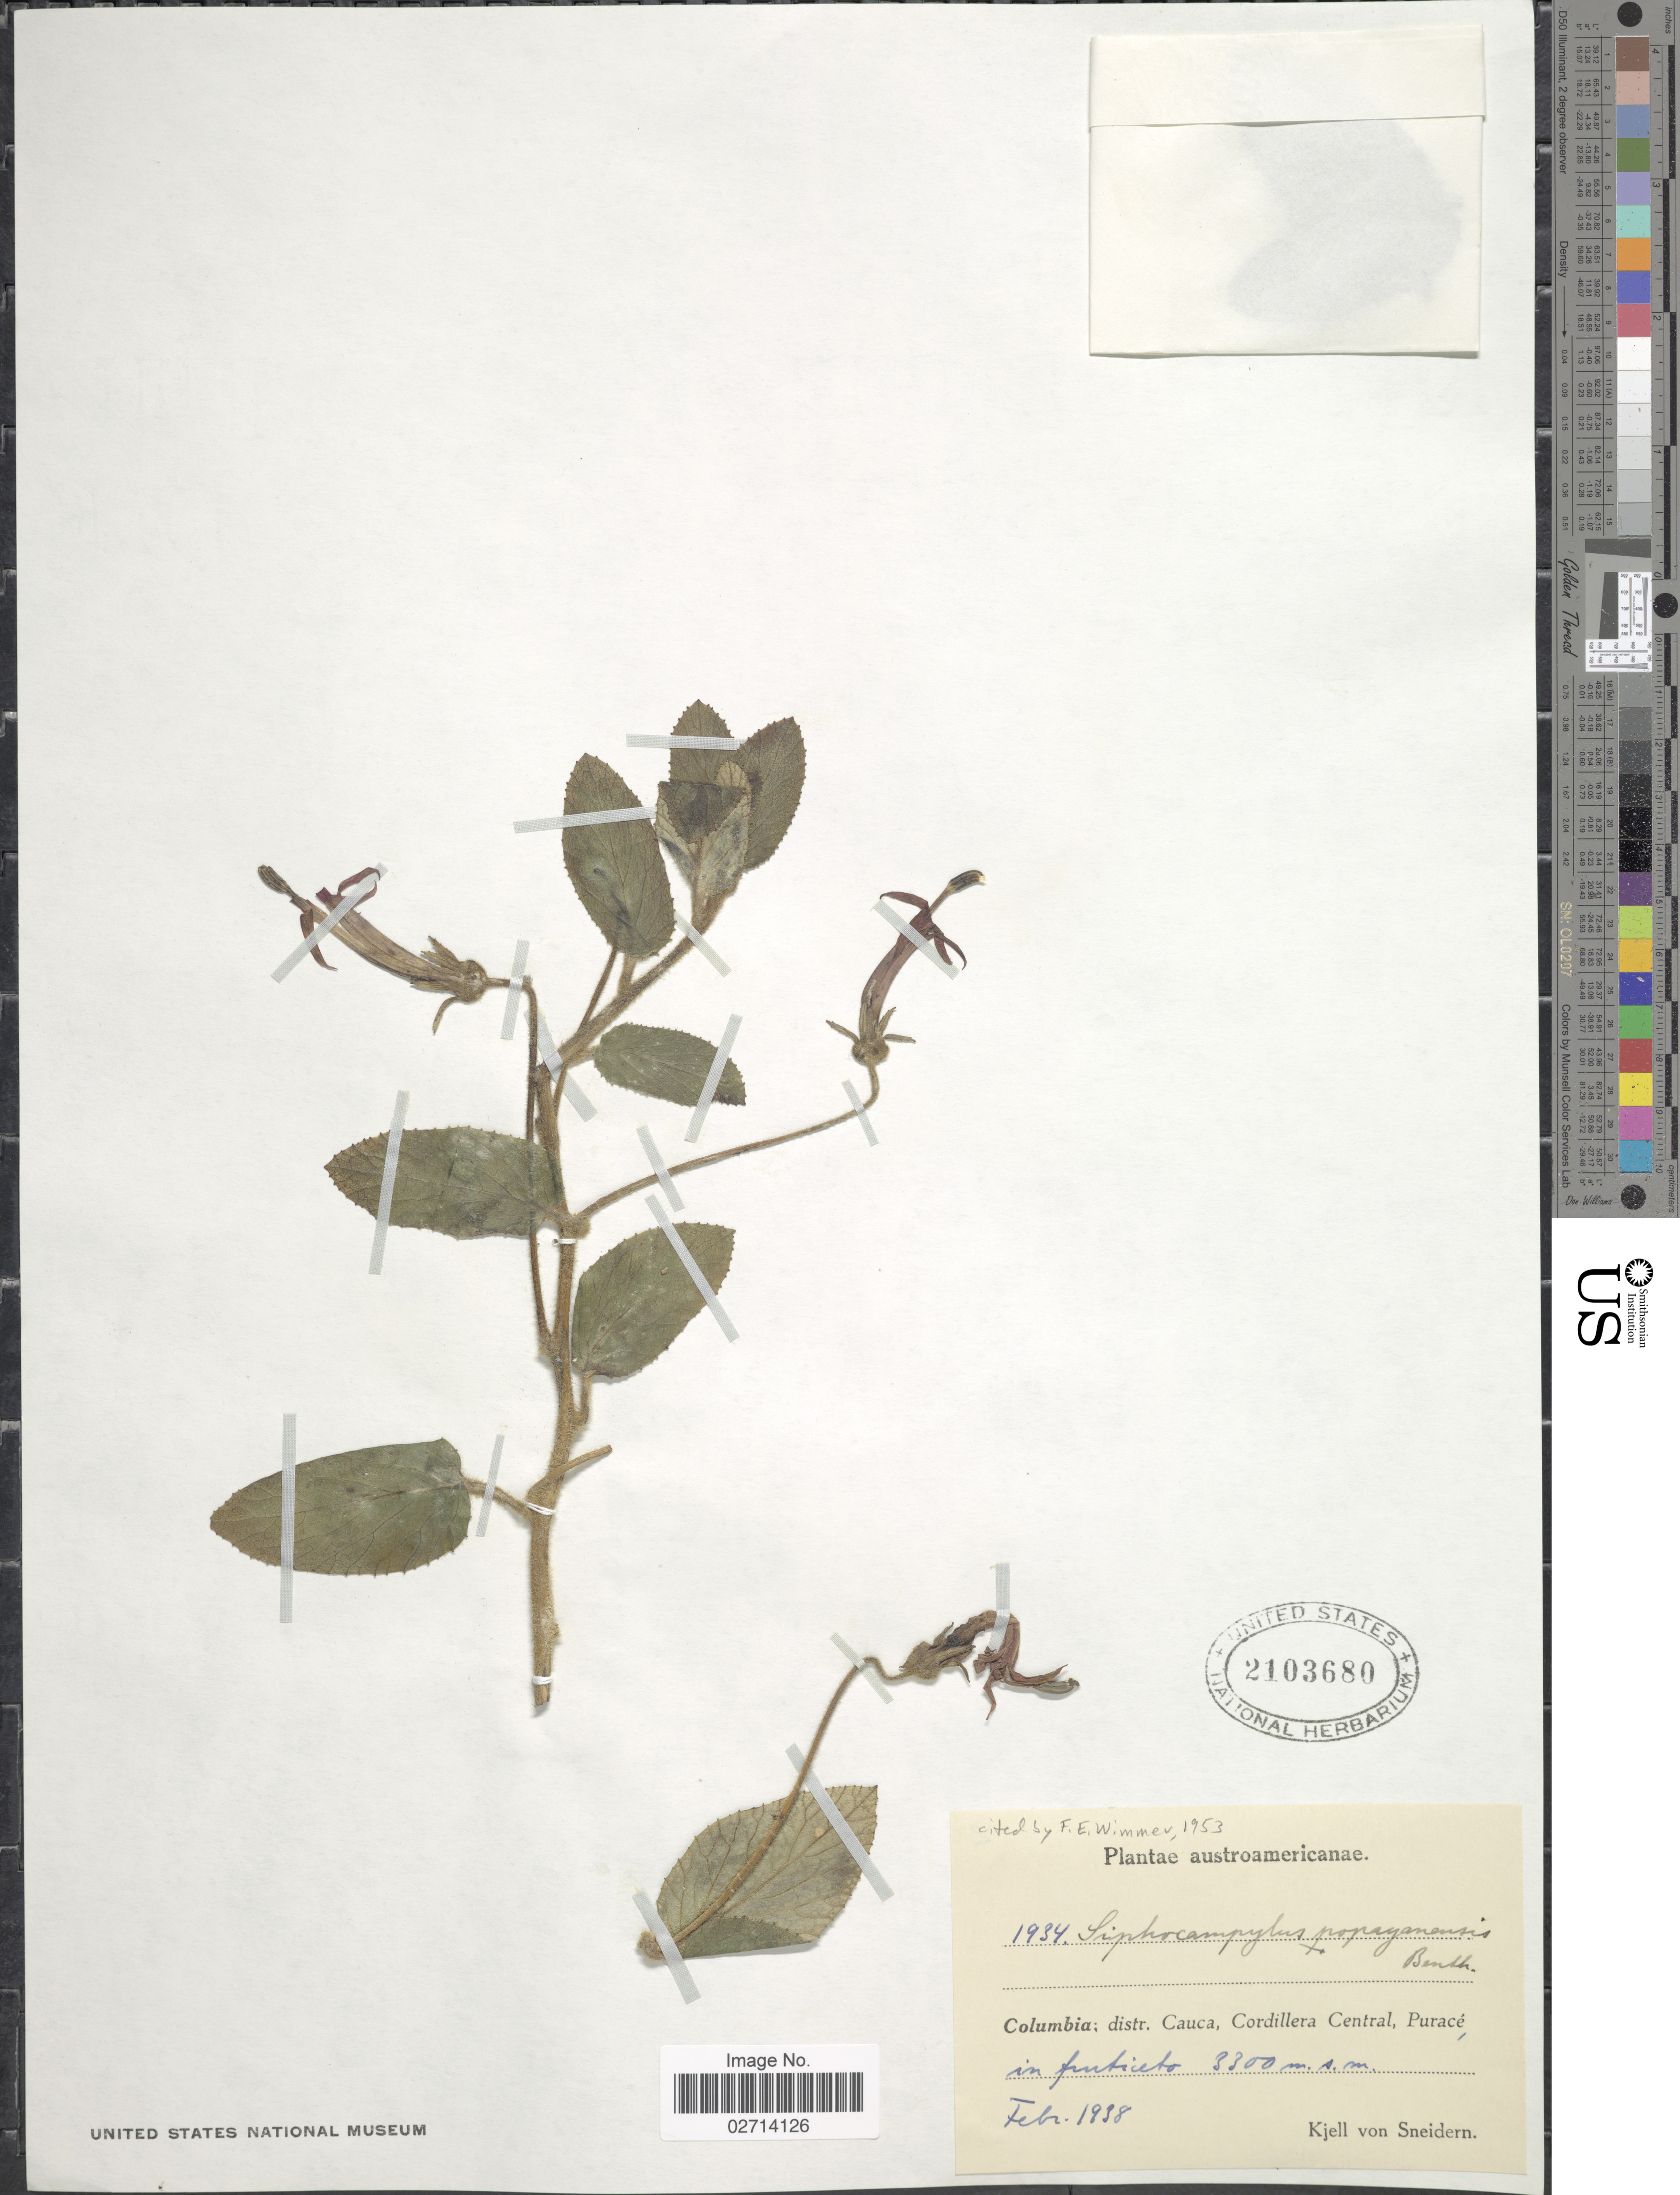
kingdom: Plantae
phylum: Tracheophyta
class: Magnoliopsida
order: Asterales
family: Campanulaceae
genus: Siphocampylus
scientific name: Siphocampylus popayanensis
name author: Benth.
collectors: K. von Sneidern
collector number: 1934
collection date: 1938-02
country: Colombia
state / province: Cauca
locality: Cordillera Central, Purace.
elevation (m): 3300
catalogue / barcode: US 2103680